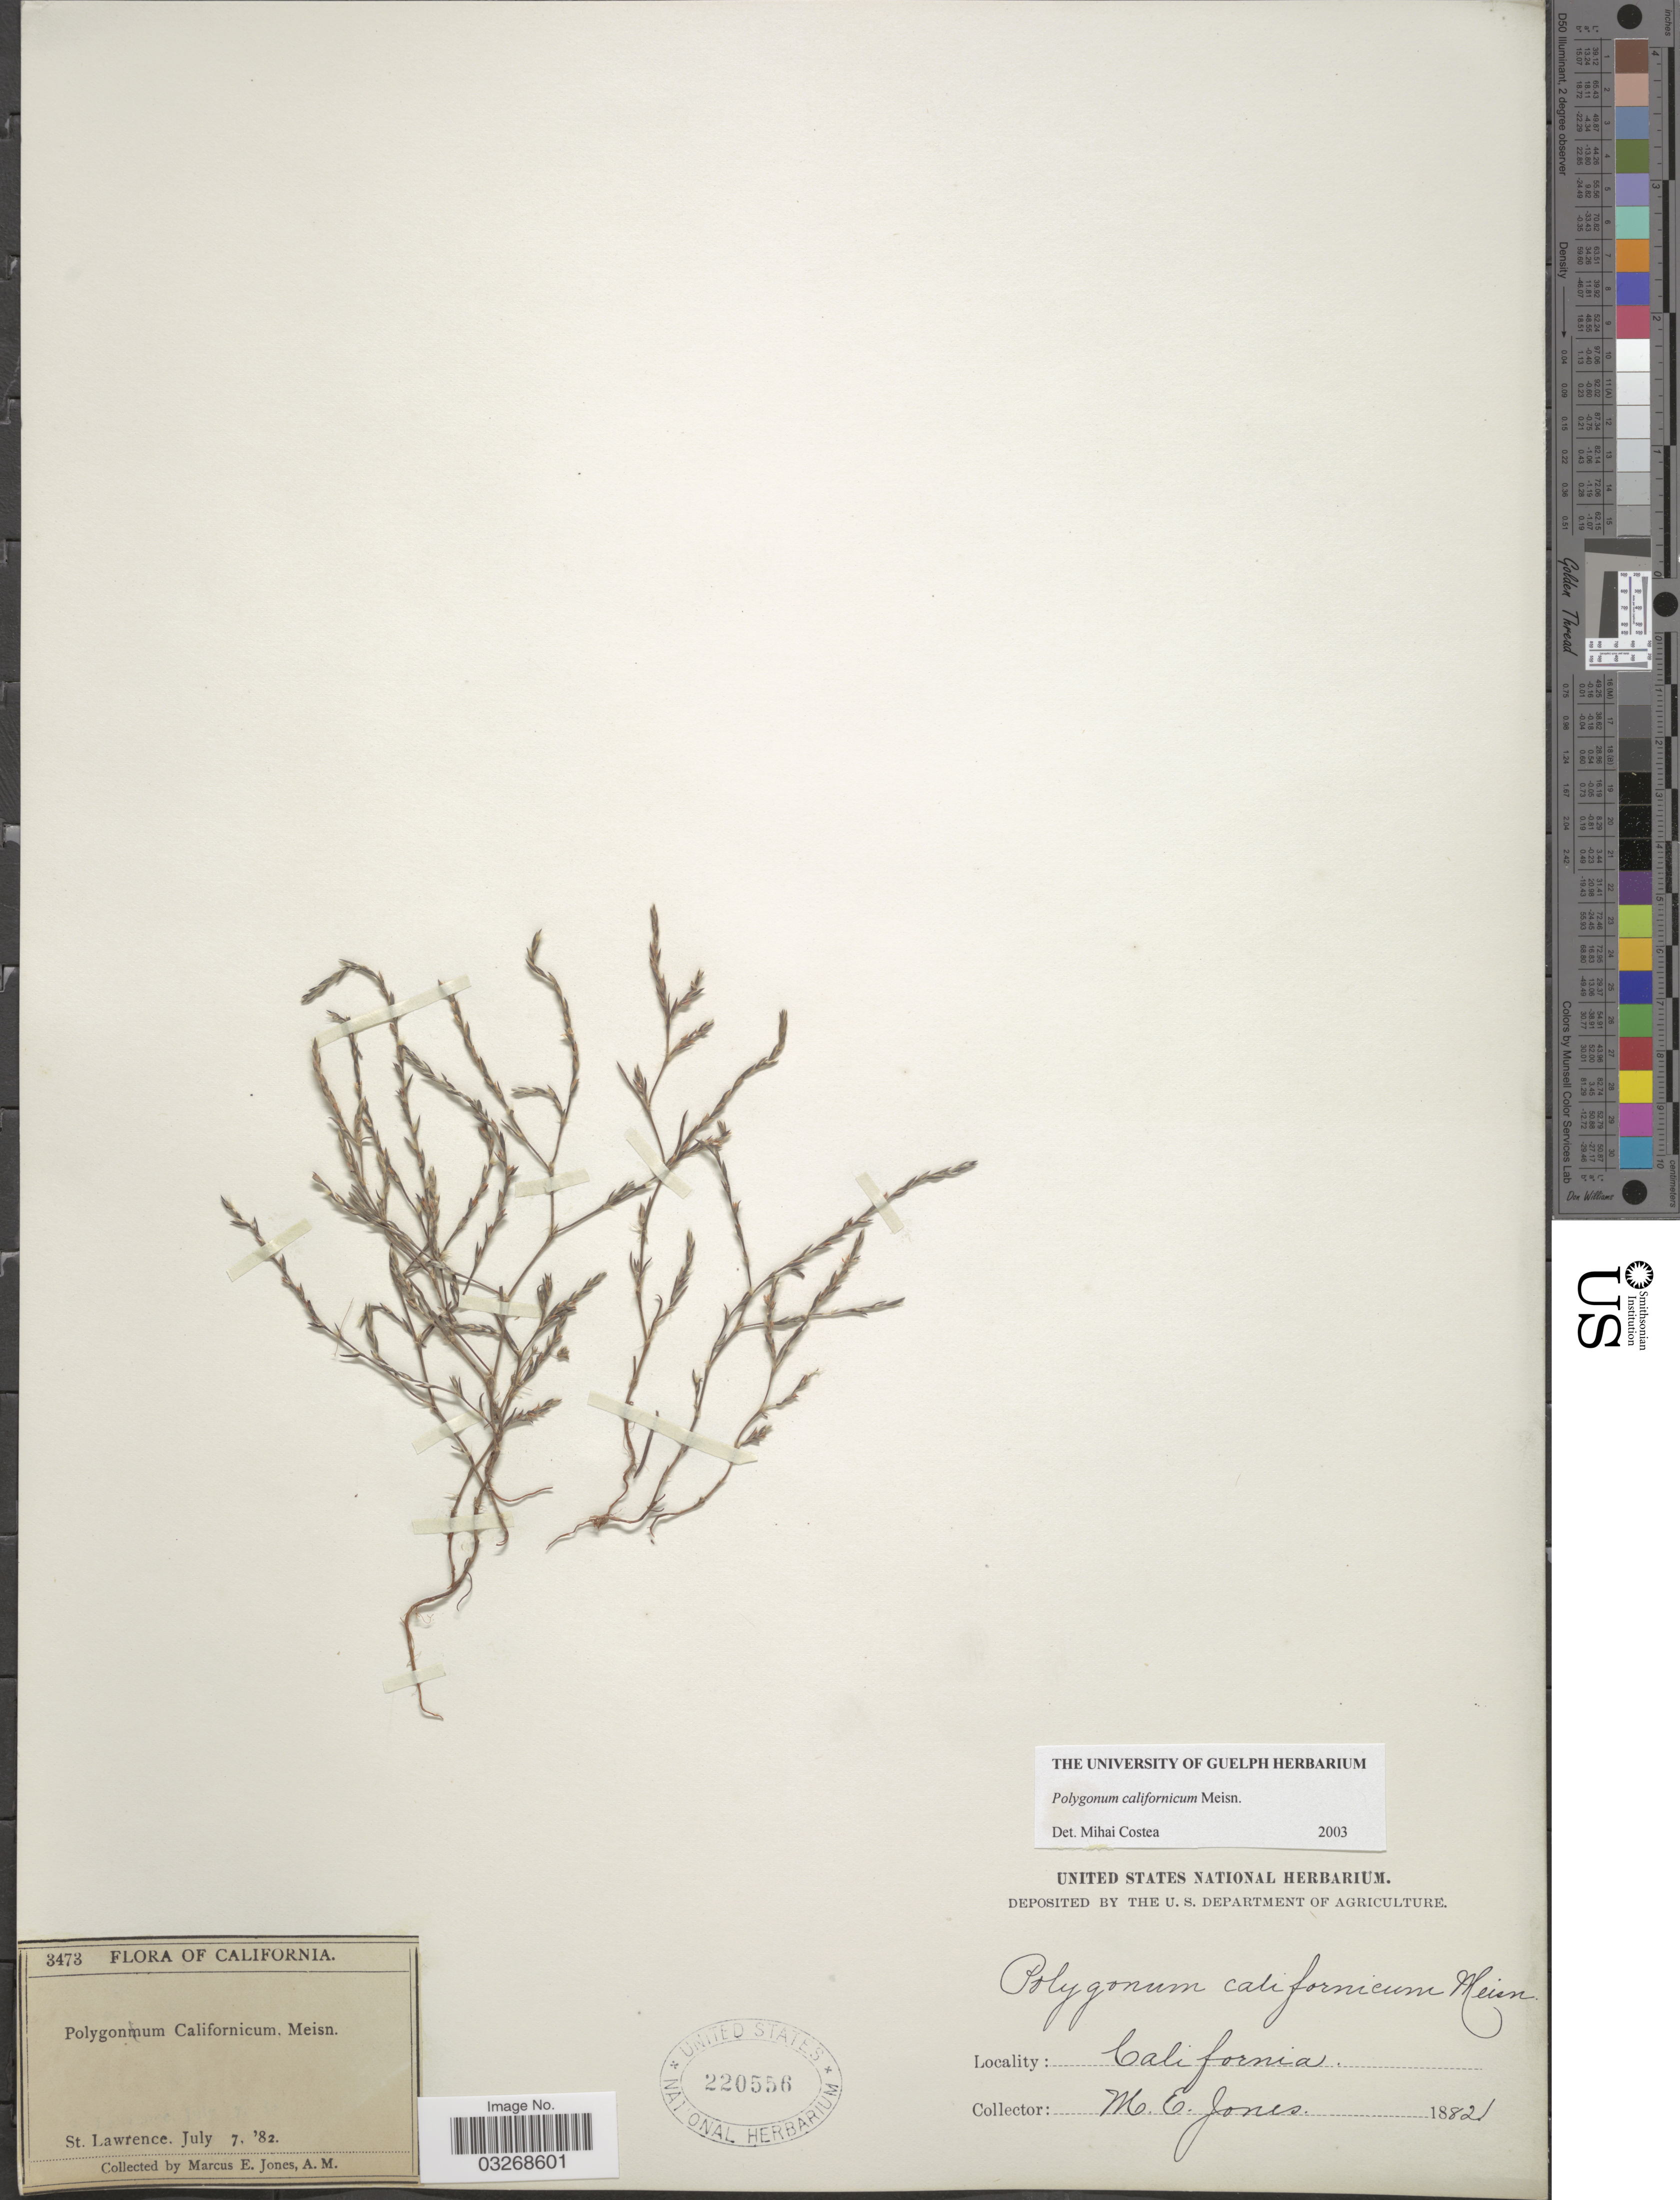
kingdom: Plantae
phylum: Tracheophyta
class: Magnoliopsida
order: Caryophyllales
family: Polygonaceae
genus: Polygonum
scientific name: Polygonum californicum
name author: Meisn.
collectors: M. E. Jones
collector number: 3473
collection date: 1882-07-07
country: United States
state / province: California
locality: St. Lawrence.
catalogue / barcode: US 220556